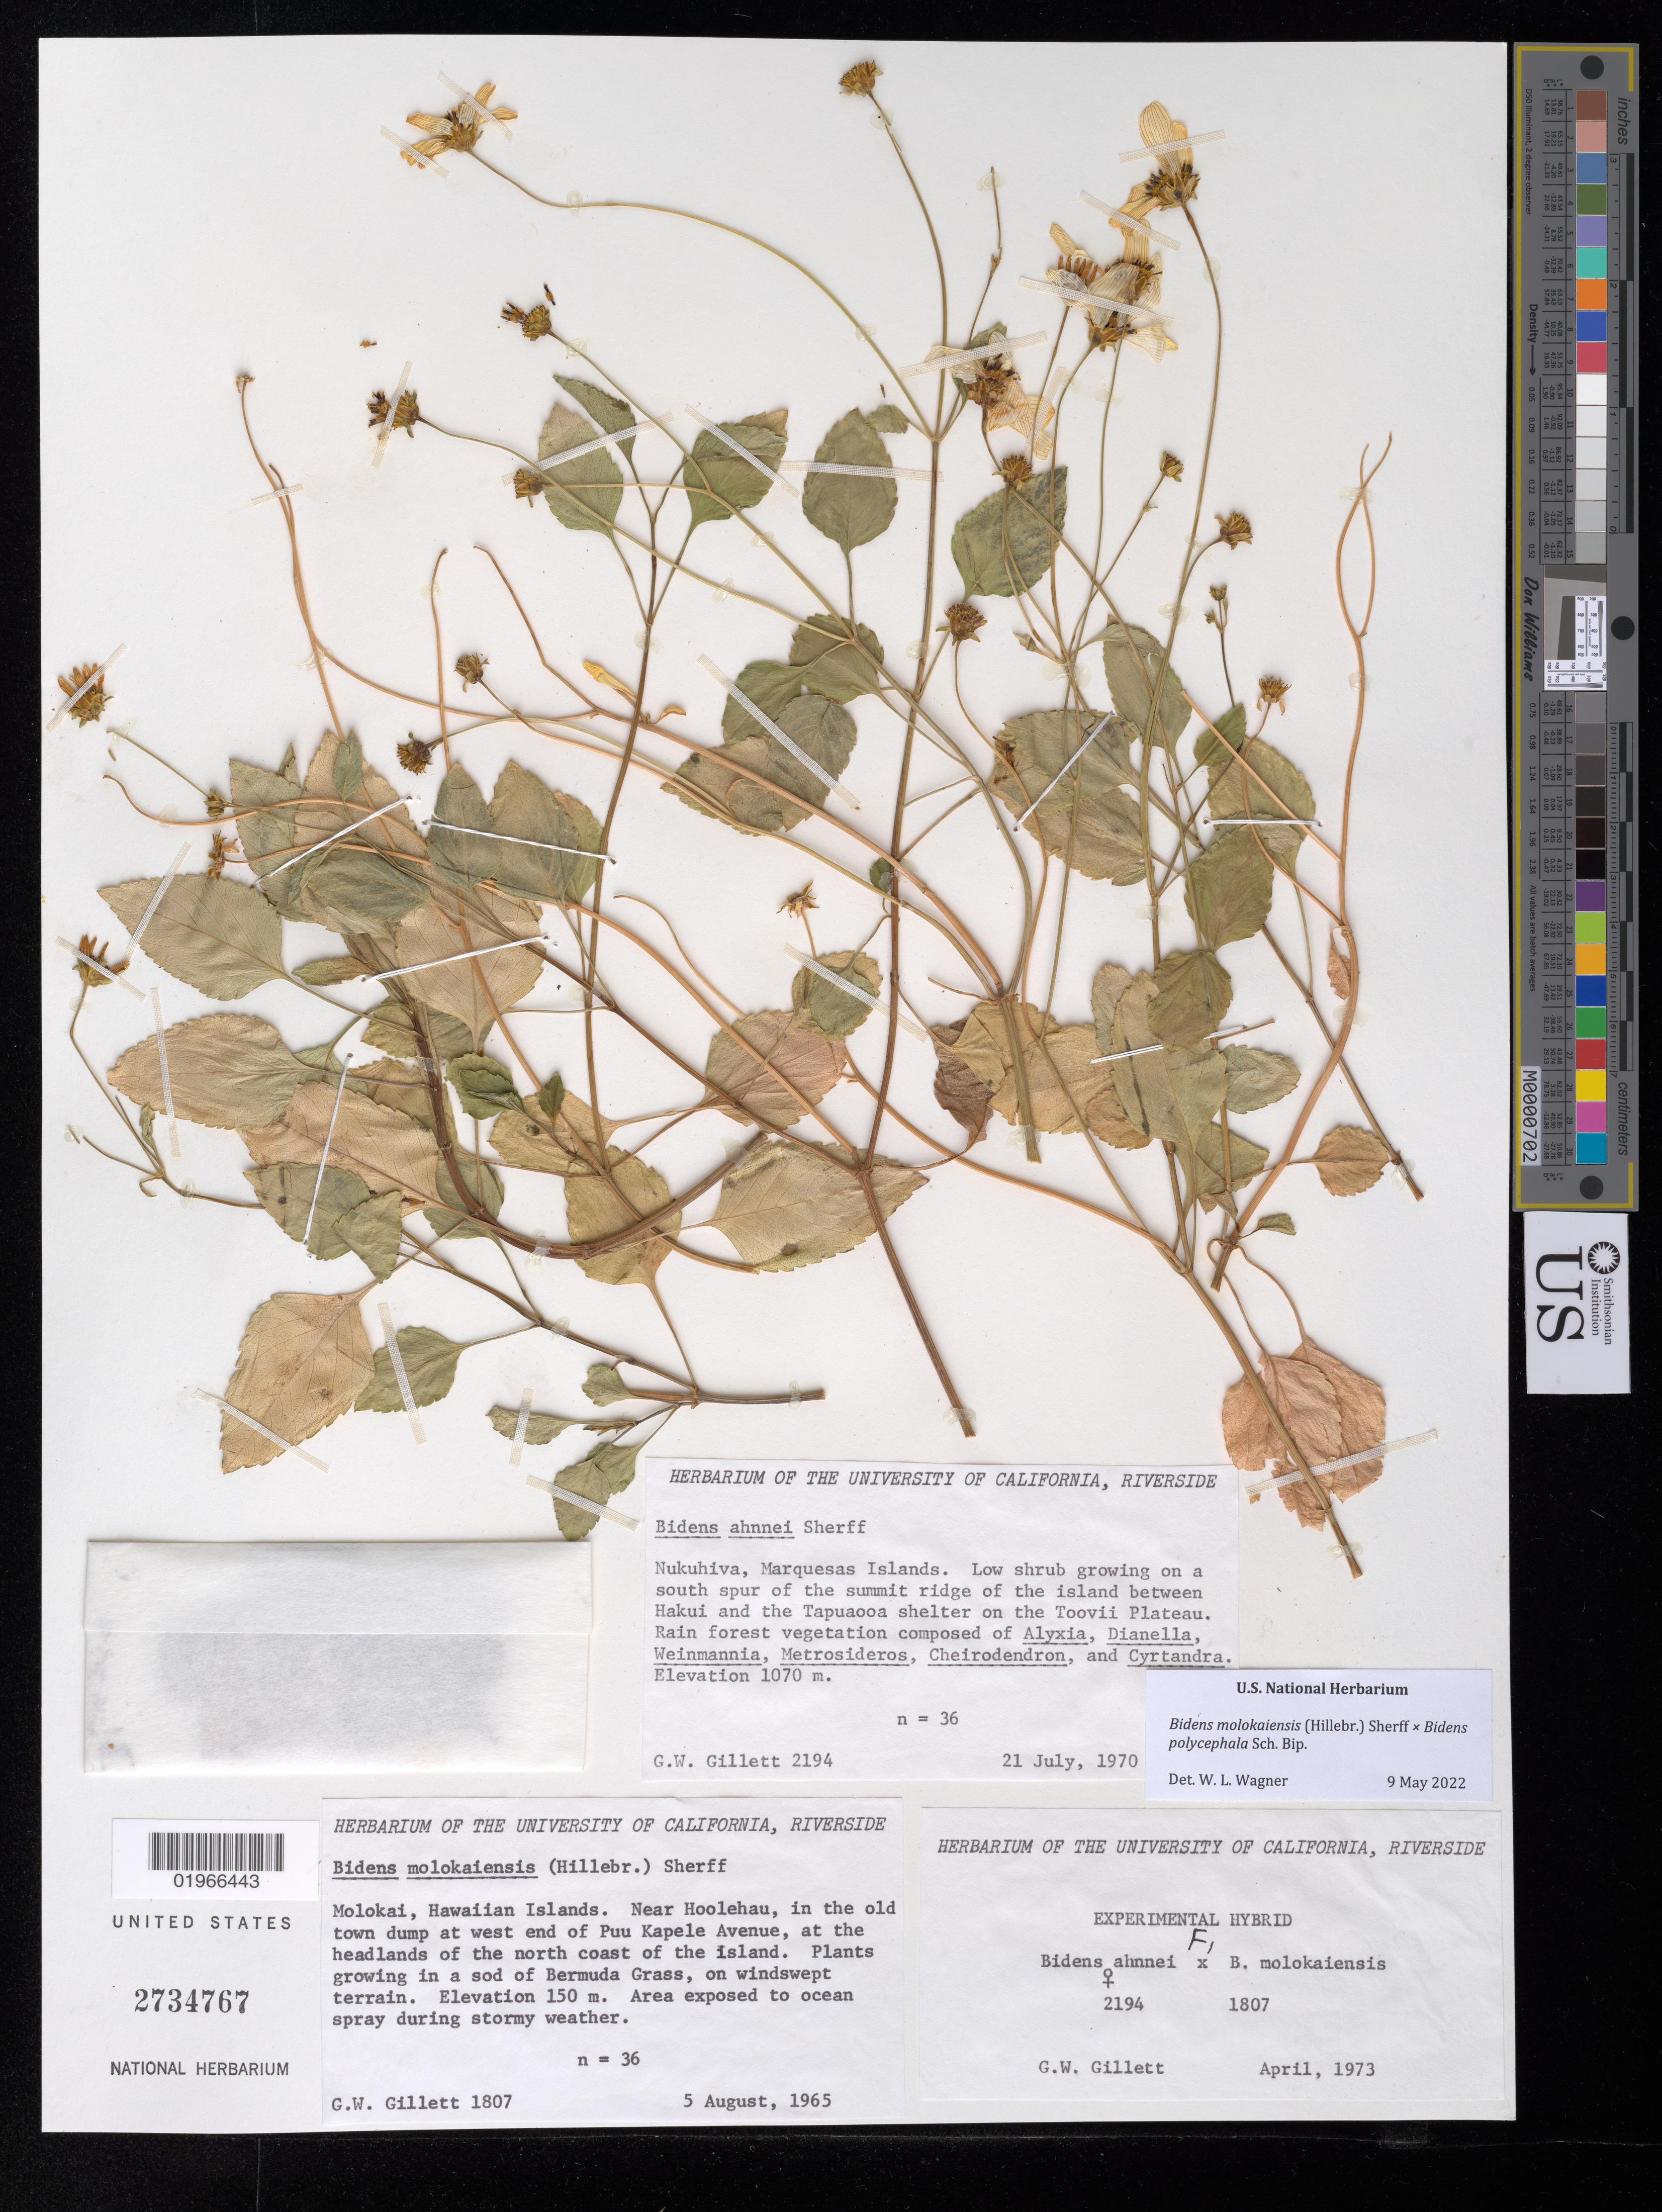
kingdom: Plantae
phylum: Tracheophyta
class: Magnoliopsida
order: Asterales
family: Asteraceae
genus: Bidens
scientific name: Bidens molokaiensis x B. polycephala Sch. Bip.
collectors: G. Gillett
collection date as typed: Apr 1973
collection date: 1973-04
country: United States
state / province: California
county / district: Riverside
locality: University of California, Riverside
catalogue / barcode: US 2734767